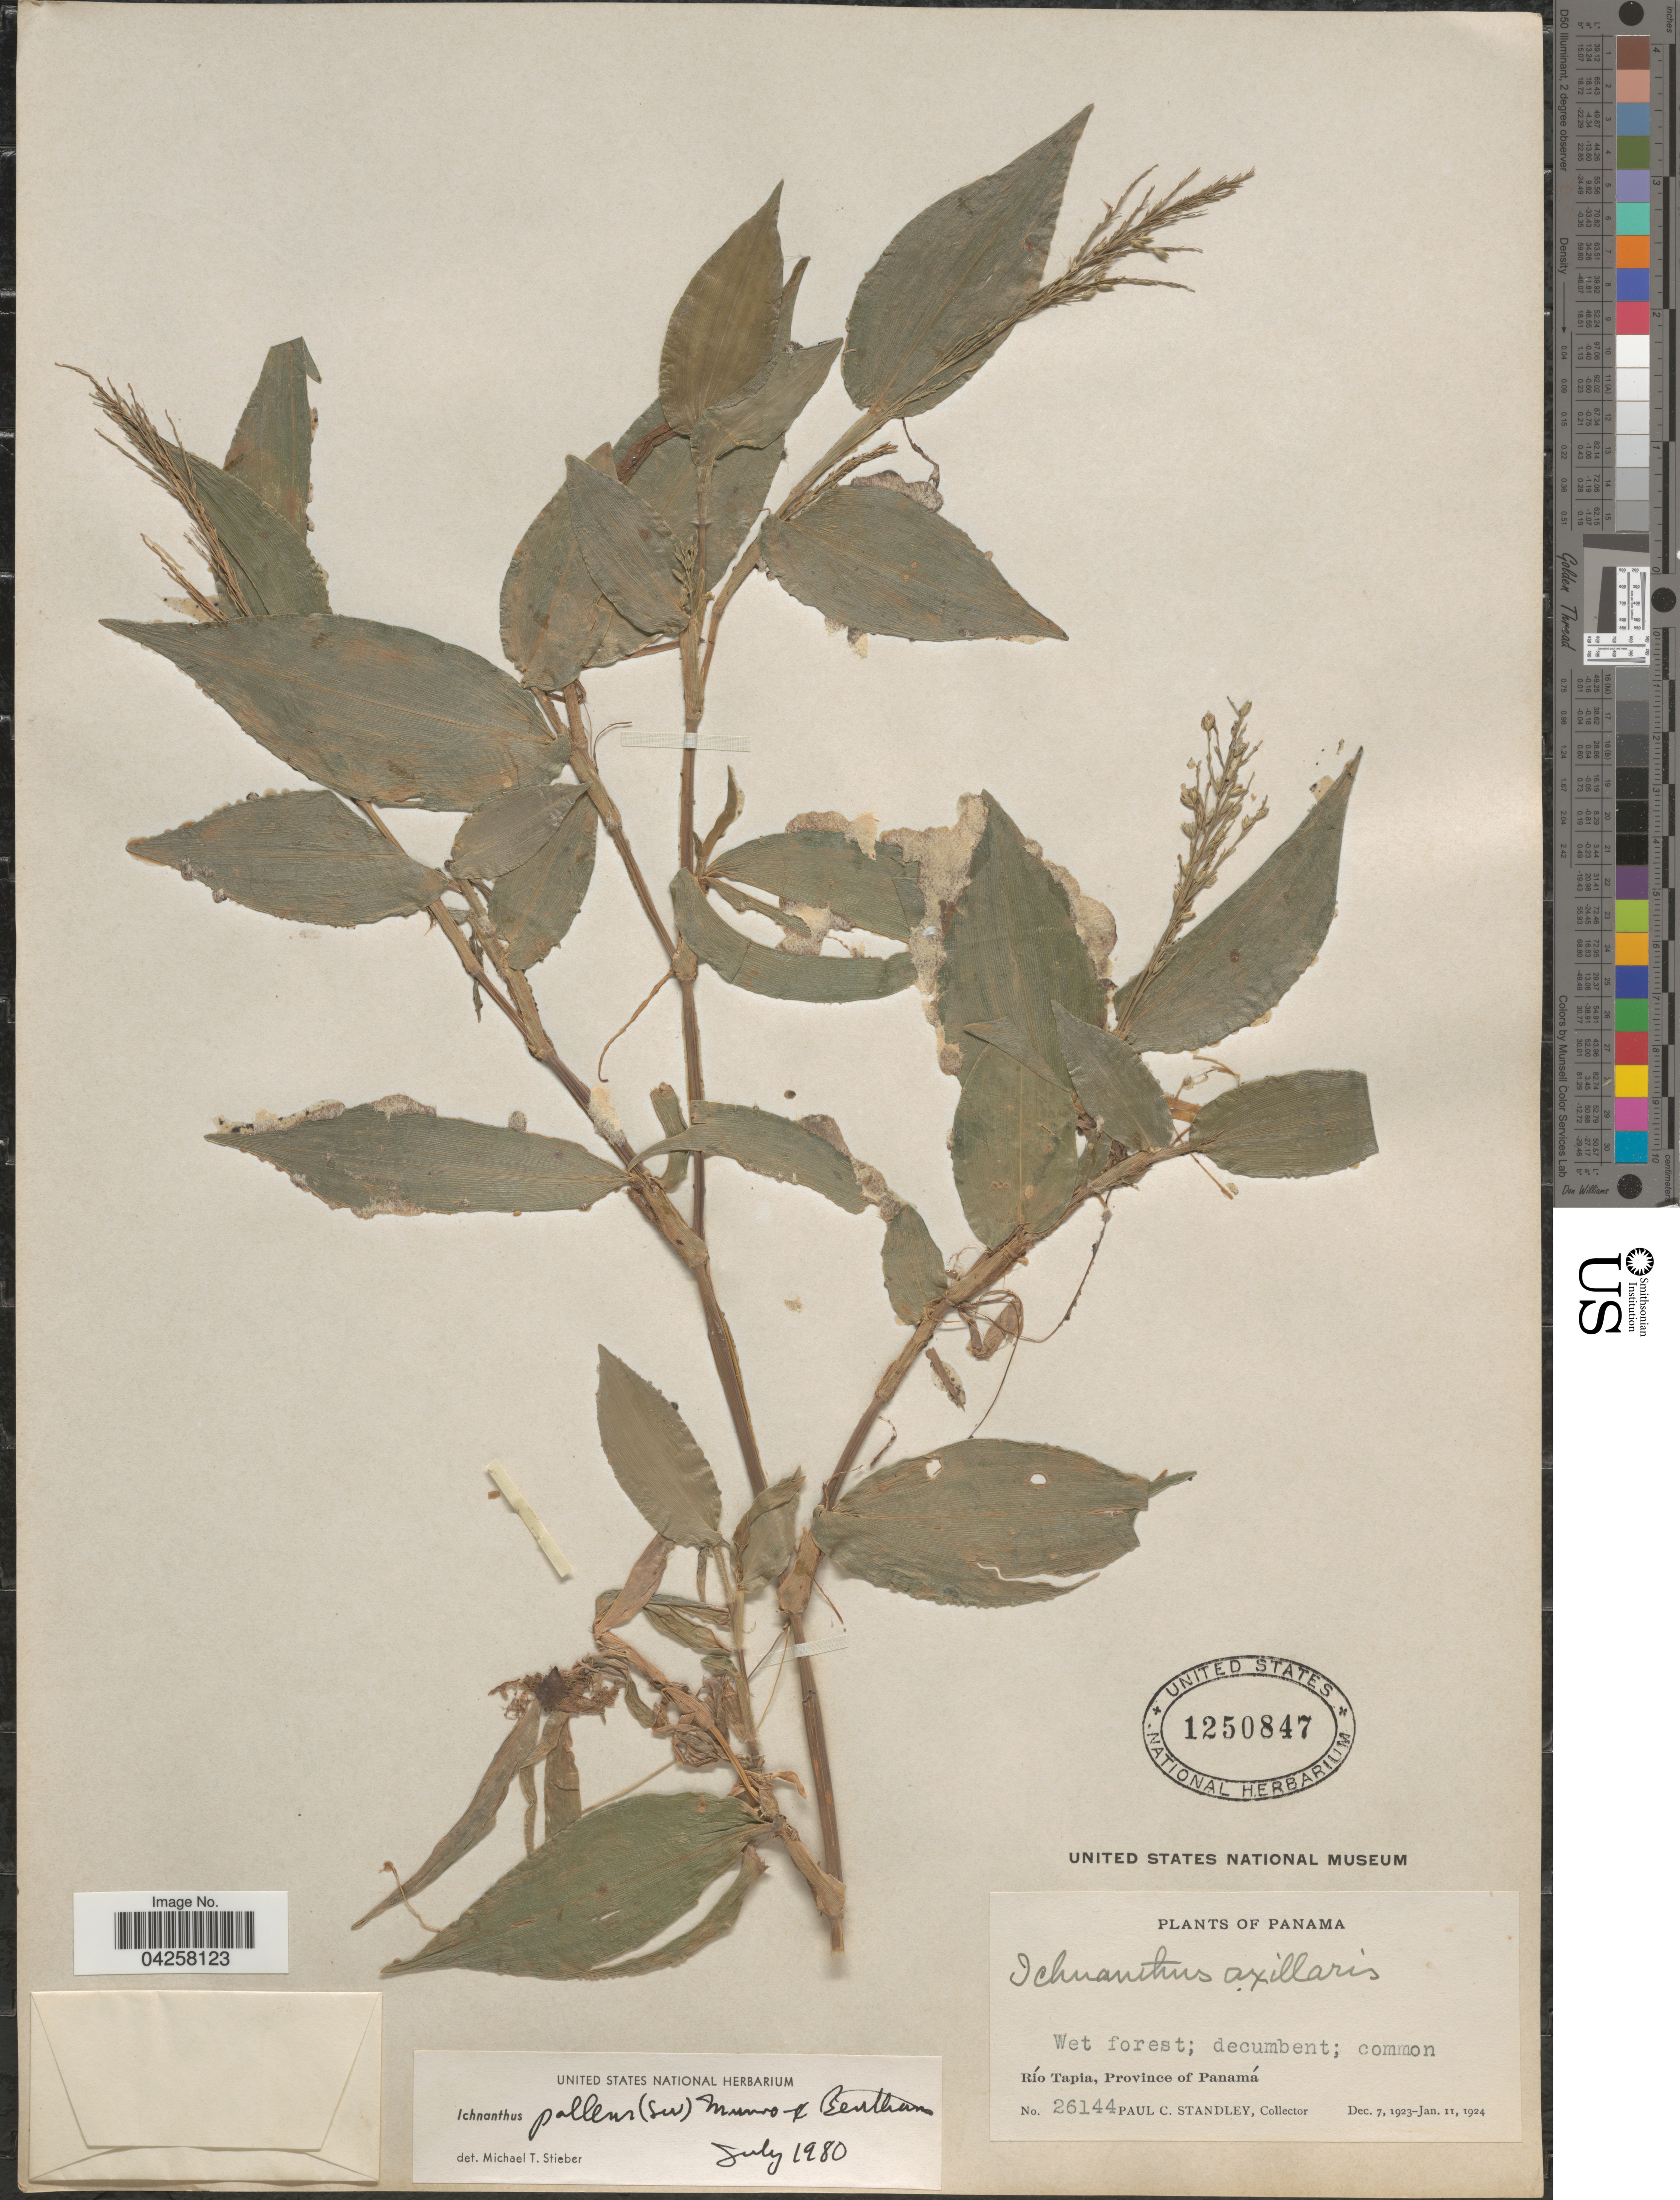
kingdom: Plantae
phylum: Tracheophyta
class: Liliopsida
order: Poales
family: Poaceae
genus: Ichnanthus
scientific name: Ichnanthus pallens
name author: (Sw.) Munro ex Benth.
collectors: P. C. Standley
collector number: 26144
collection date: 1923-12-07/1924-01-11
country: Panama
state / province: Panamá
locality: Río Tapia.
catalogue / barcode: US 1250847